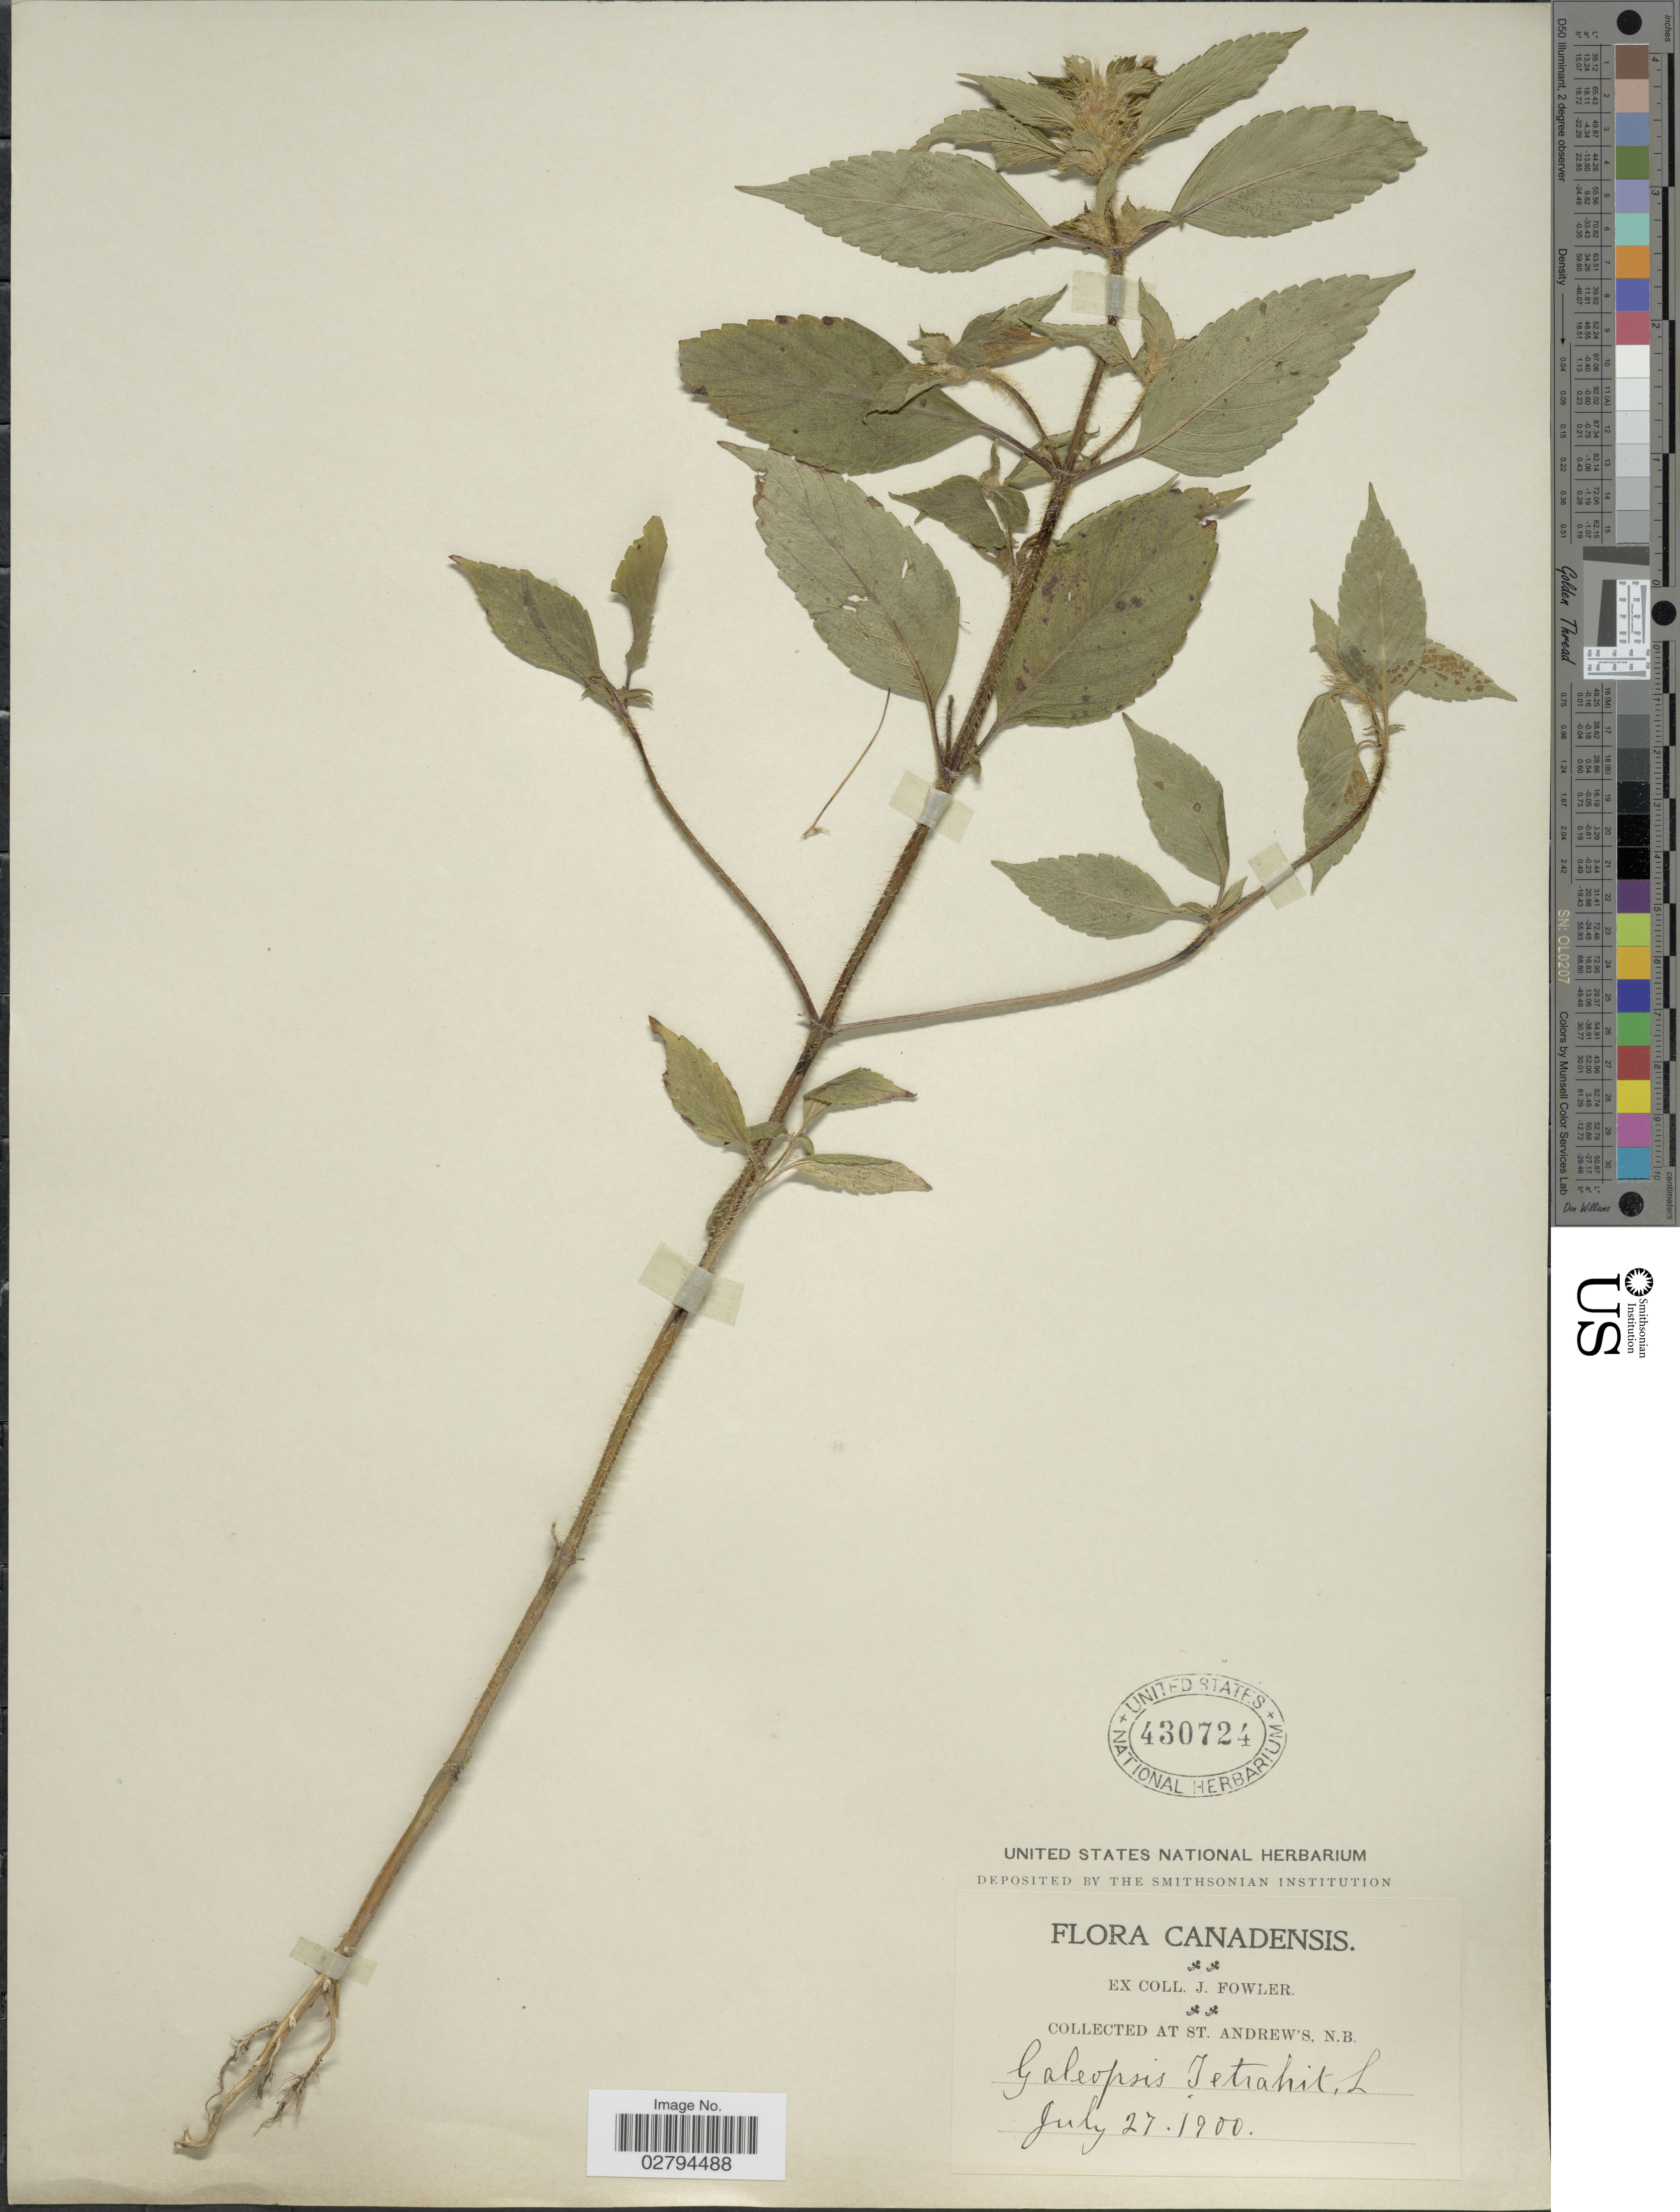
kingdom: Plantae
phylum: Tracheophyta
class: Magnoliopsida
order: Lamiales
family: Lamiaceae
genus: Galeopsis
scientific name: Galeopsis tetrahit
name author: L.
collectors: J. P. Fowler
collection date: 1900-07-27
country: Canada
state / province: New Brunswick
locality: St. Andrew's, N.B.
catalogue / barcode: US 430724